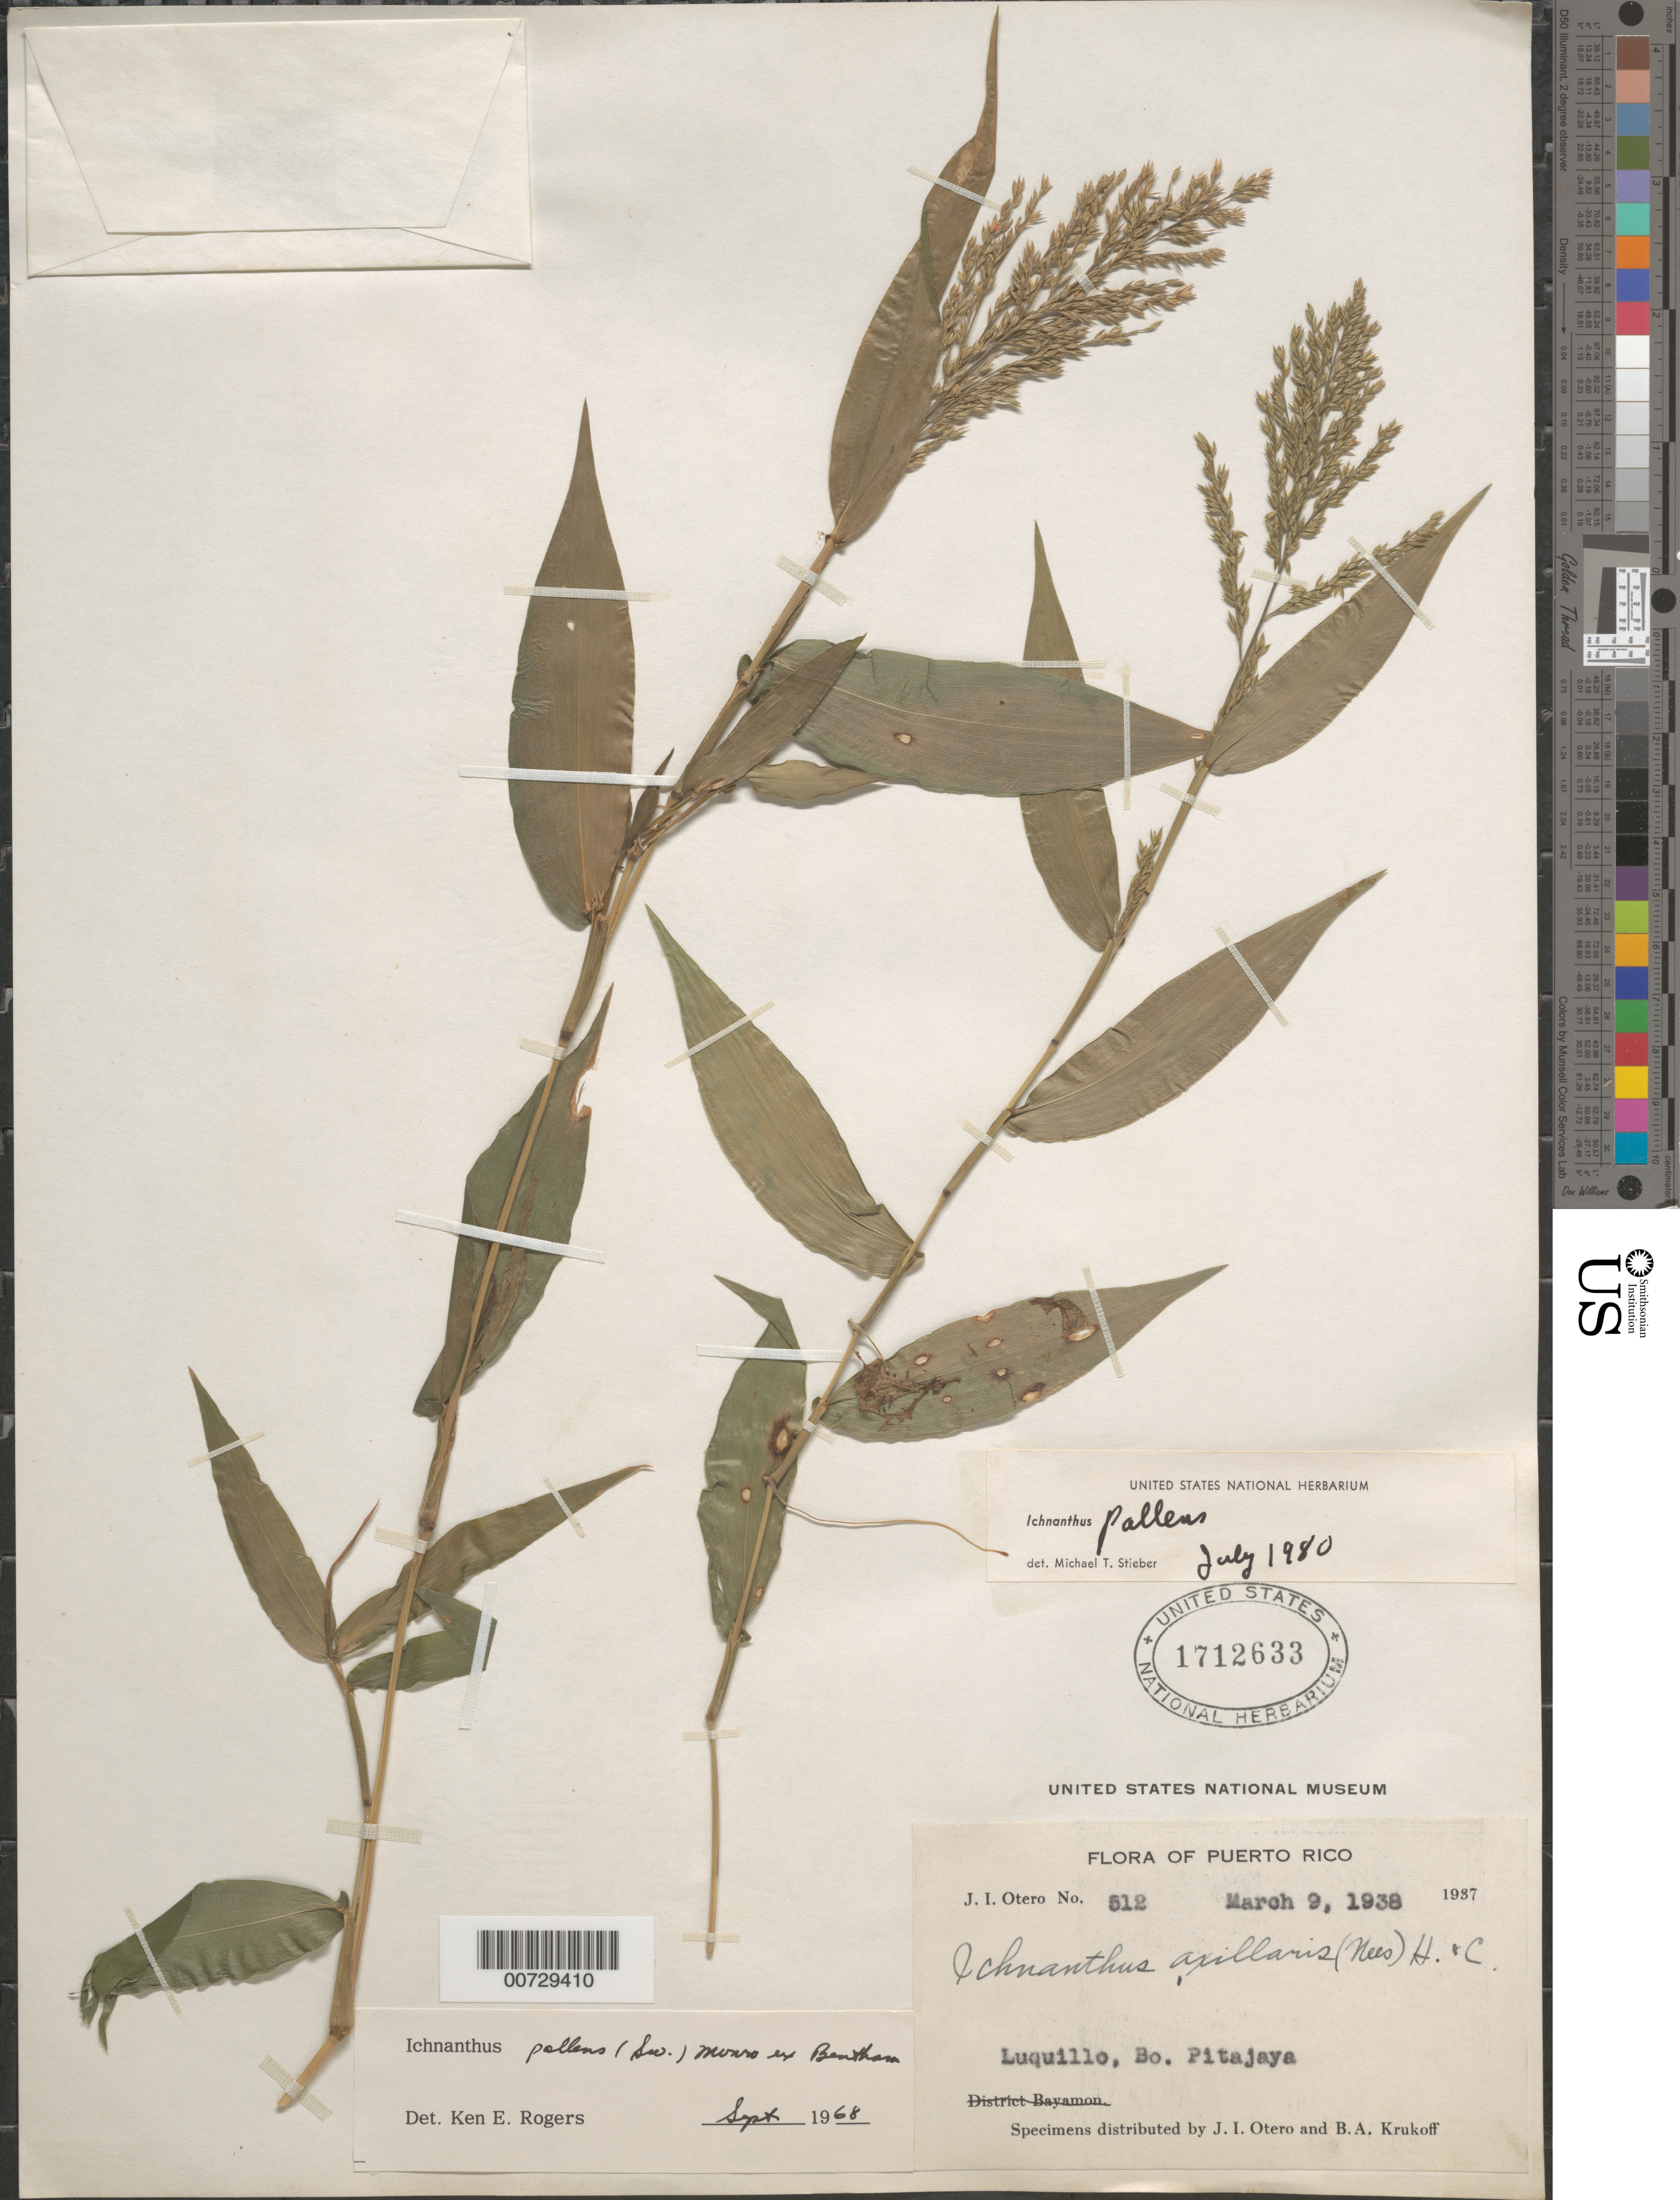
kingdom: Plantae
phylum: Tracheophyta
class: Liliopsida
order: Poales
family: Poaceae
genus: Ichnanthus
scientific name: Ichnanthus pallens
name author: (Sw.) Munro ex Benth.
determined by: Stieber, M. T.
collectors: J. Otero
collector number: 512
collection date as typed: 09 Mar 1938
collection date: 1938-03-09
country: Puerto Rico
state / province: Luquillo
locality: Luquillo, Bo. Pitajaya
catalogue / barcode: US 1712633